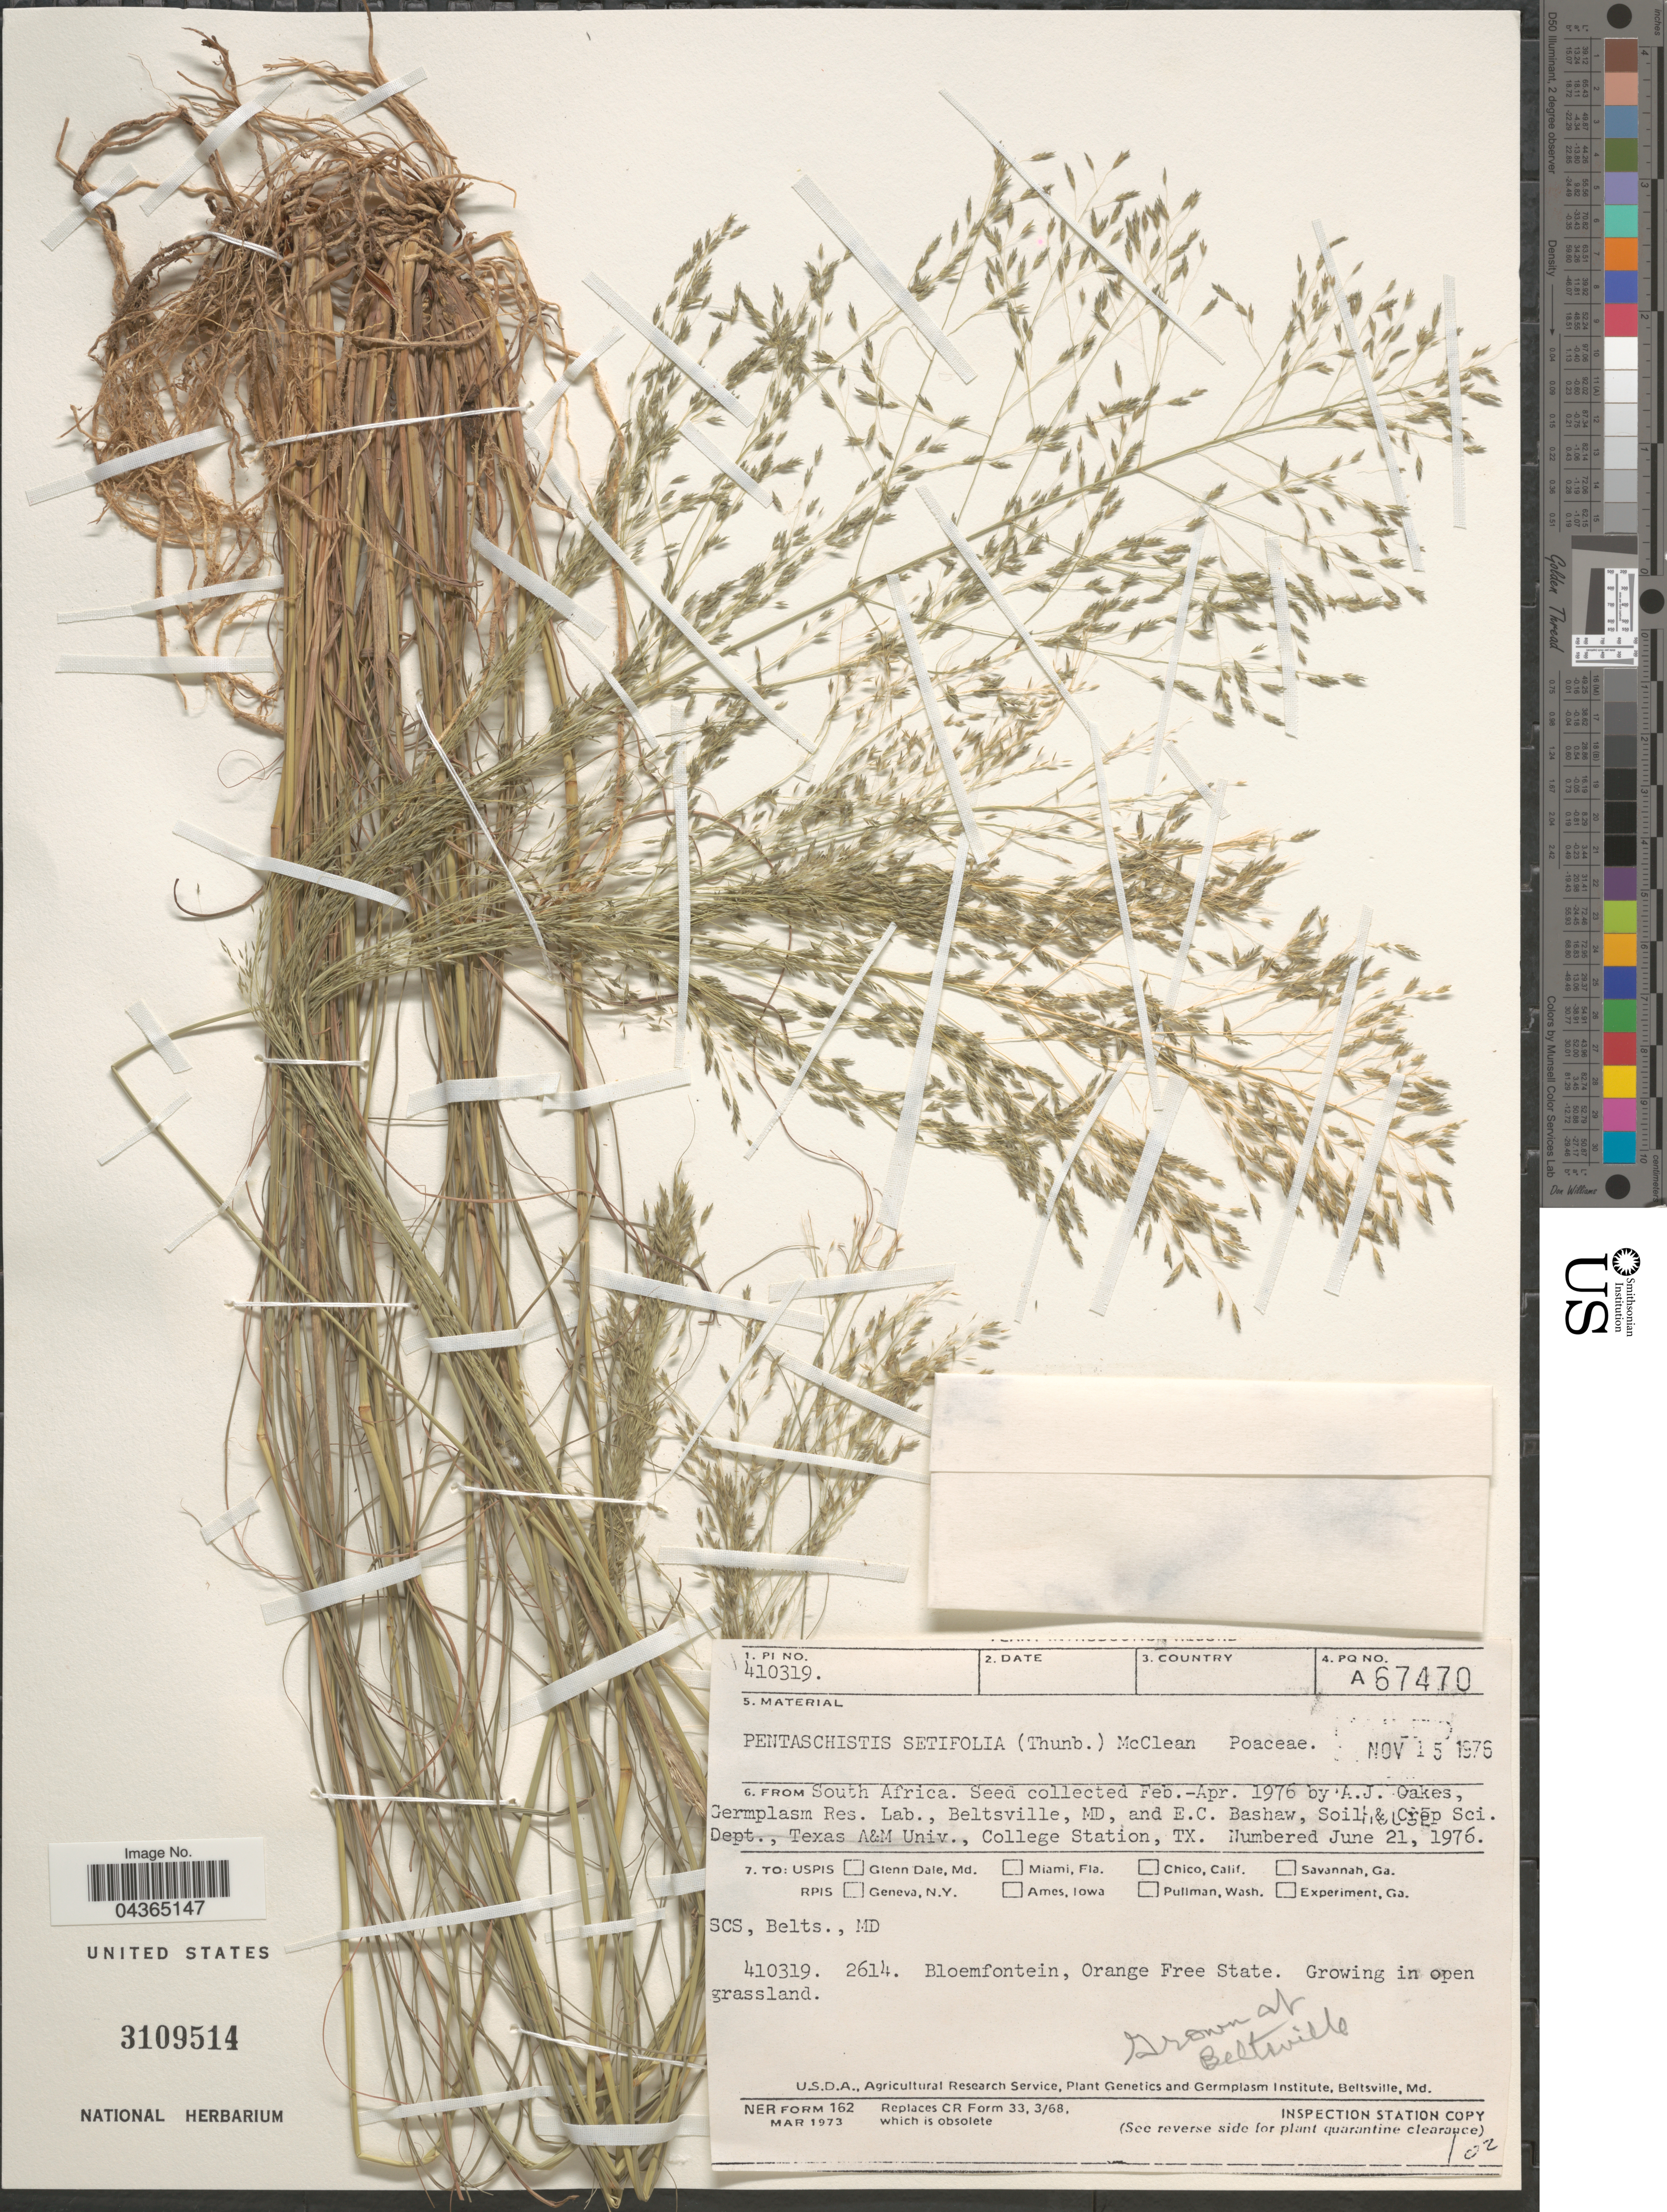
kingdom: Plantae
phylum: Tracheophyta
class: Liliopsida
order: Poales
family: Poaceae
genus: Pentameris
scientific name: Pentameris setifolia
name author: (Thunb.) Galley & H.P. Linder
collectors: A. Oakes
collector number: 410319/2614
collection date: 1976-11-15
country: South Africa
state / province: Free State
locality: Bloemfontein, Orange Free State. Growing in open grassland.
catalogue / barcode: US 3109514